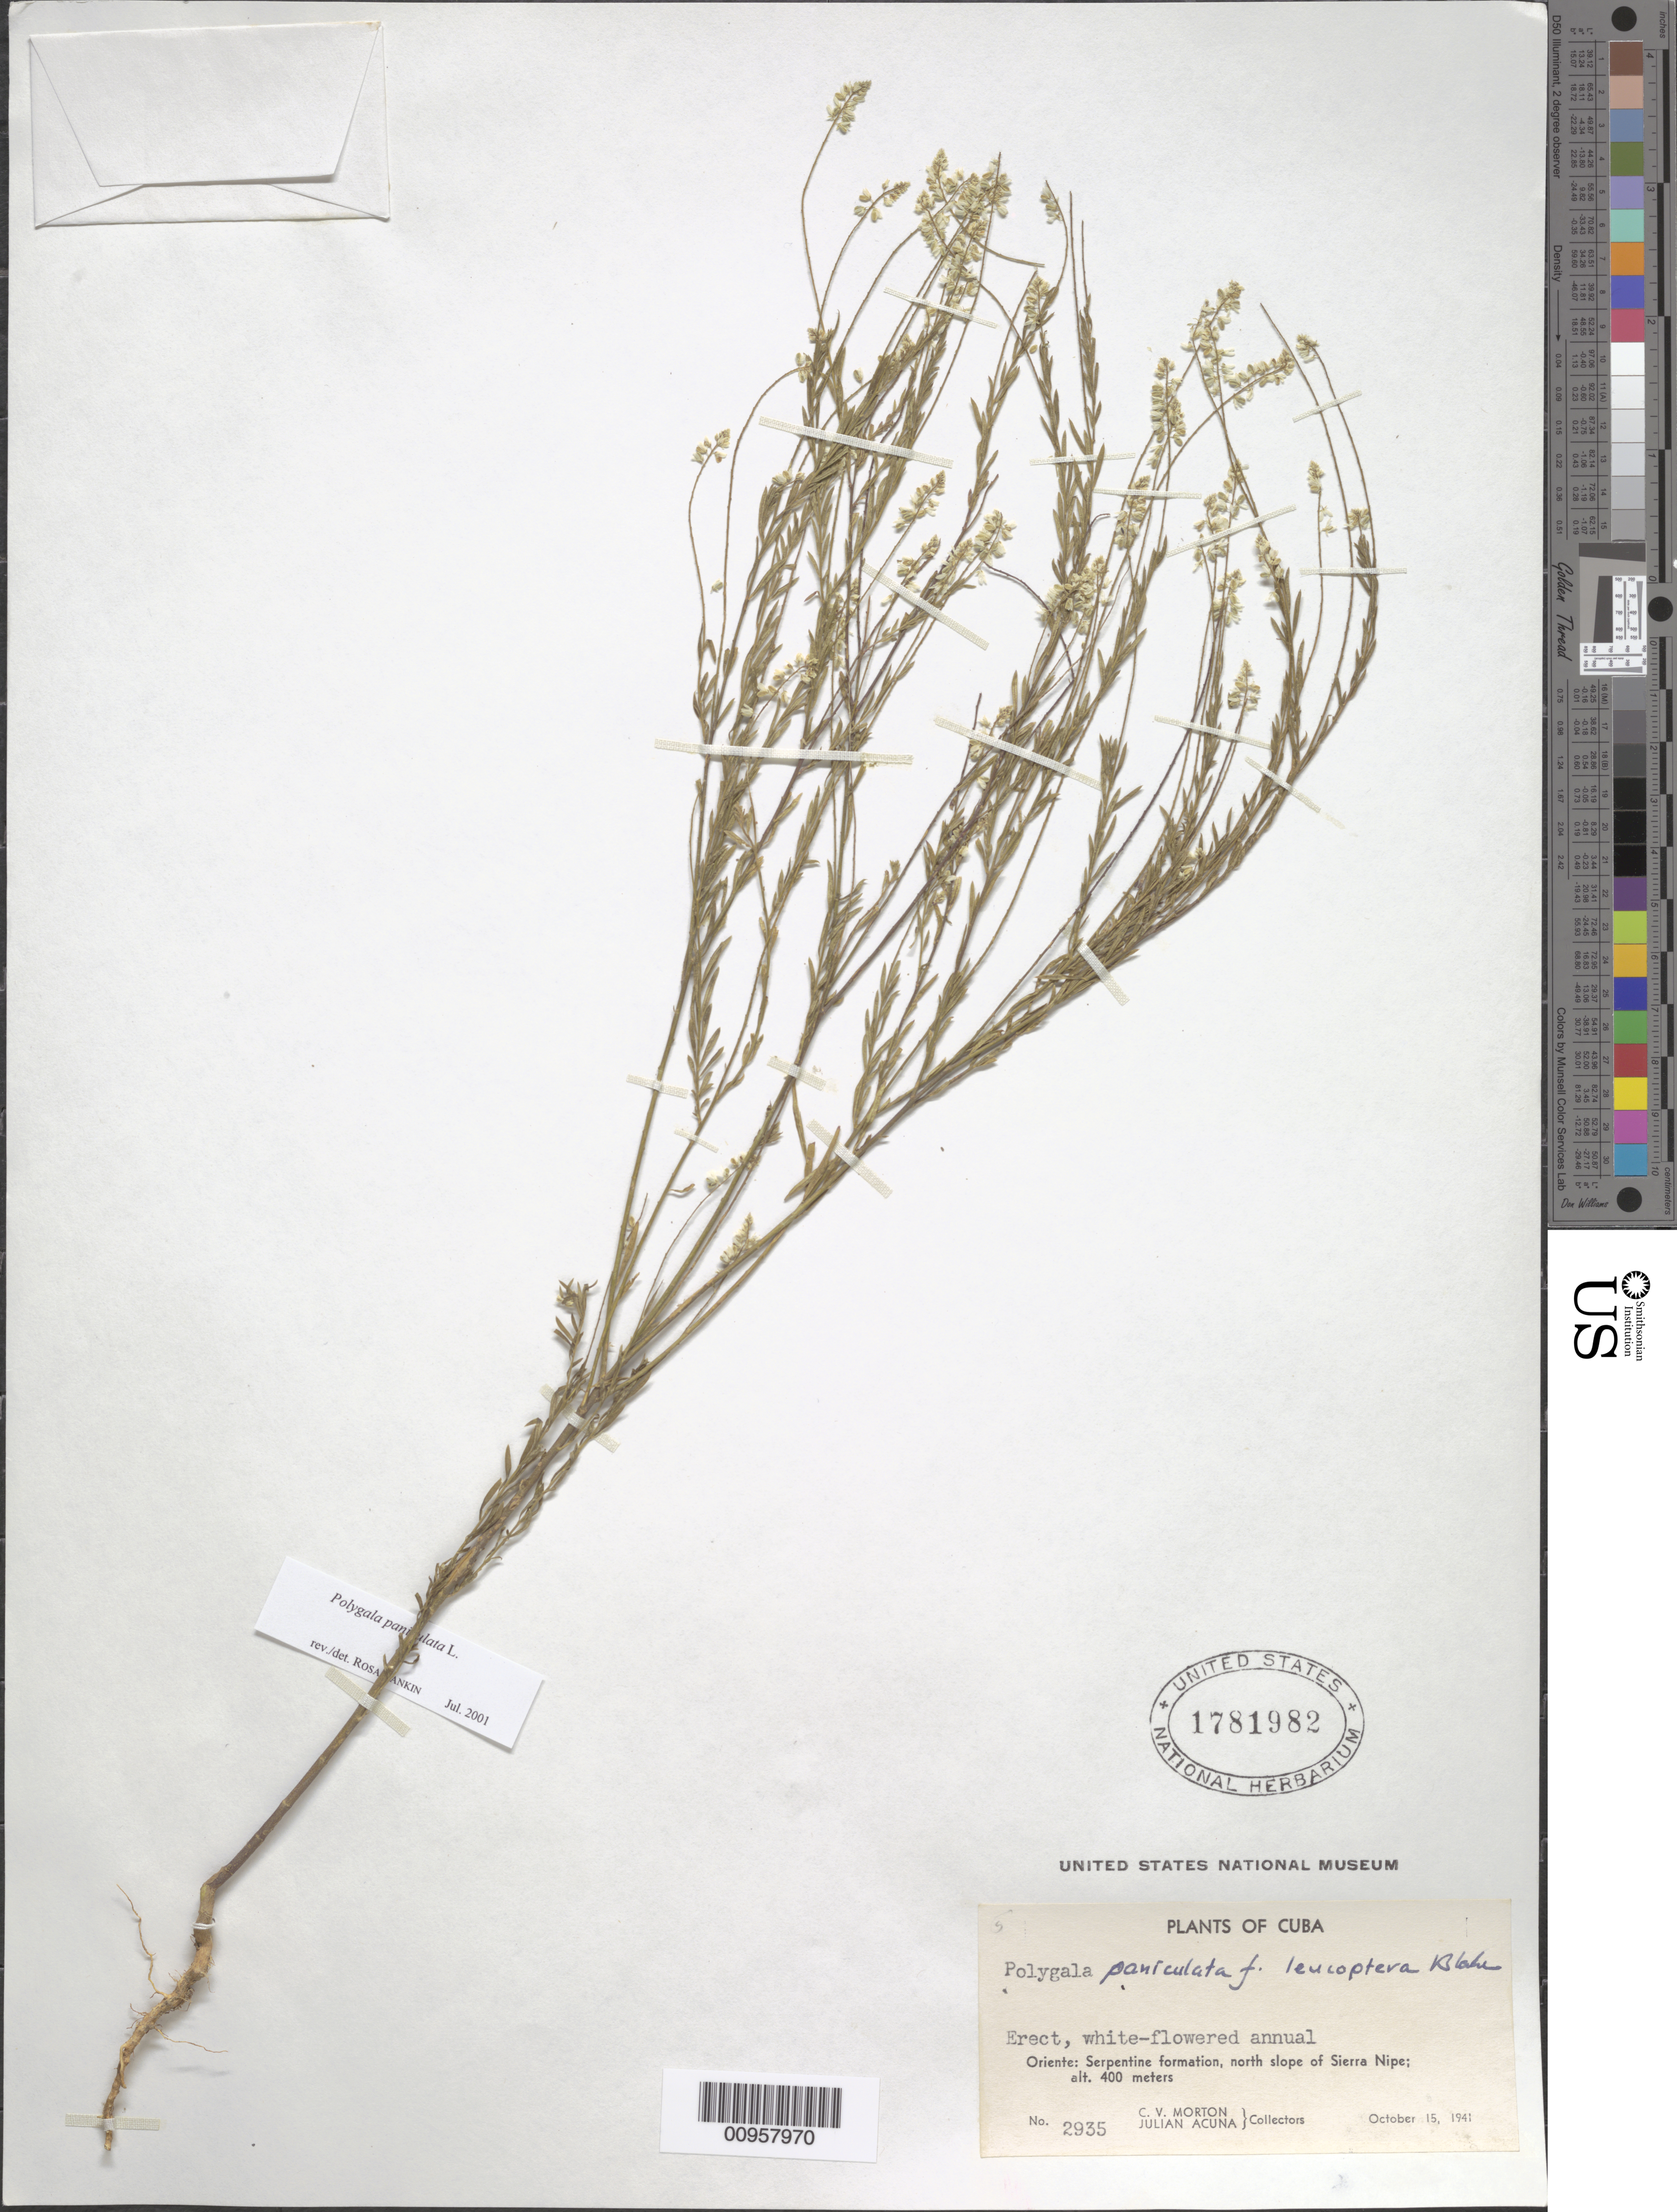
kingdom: Plantae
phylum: Tracheophyta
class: Magnoliopsida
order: Fabales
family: Polygalaceae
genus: Polygala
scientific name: Polygala paniculata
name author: L.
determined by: Rankin Rodriguez, Rosa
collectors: C. V. Morton & J. Acuña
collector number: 2935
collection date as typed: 15 Oct 1941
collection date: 1941-10-15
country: Cuba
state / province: Holguín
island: Cuba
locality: North slope of Sierra Nipe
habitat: Serpentine formation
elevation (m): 400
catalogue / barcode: US 1781982